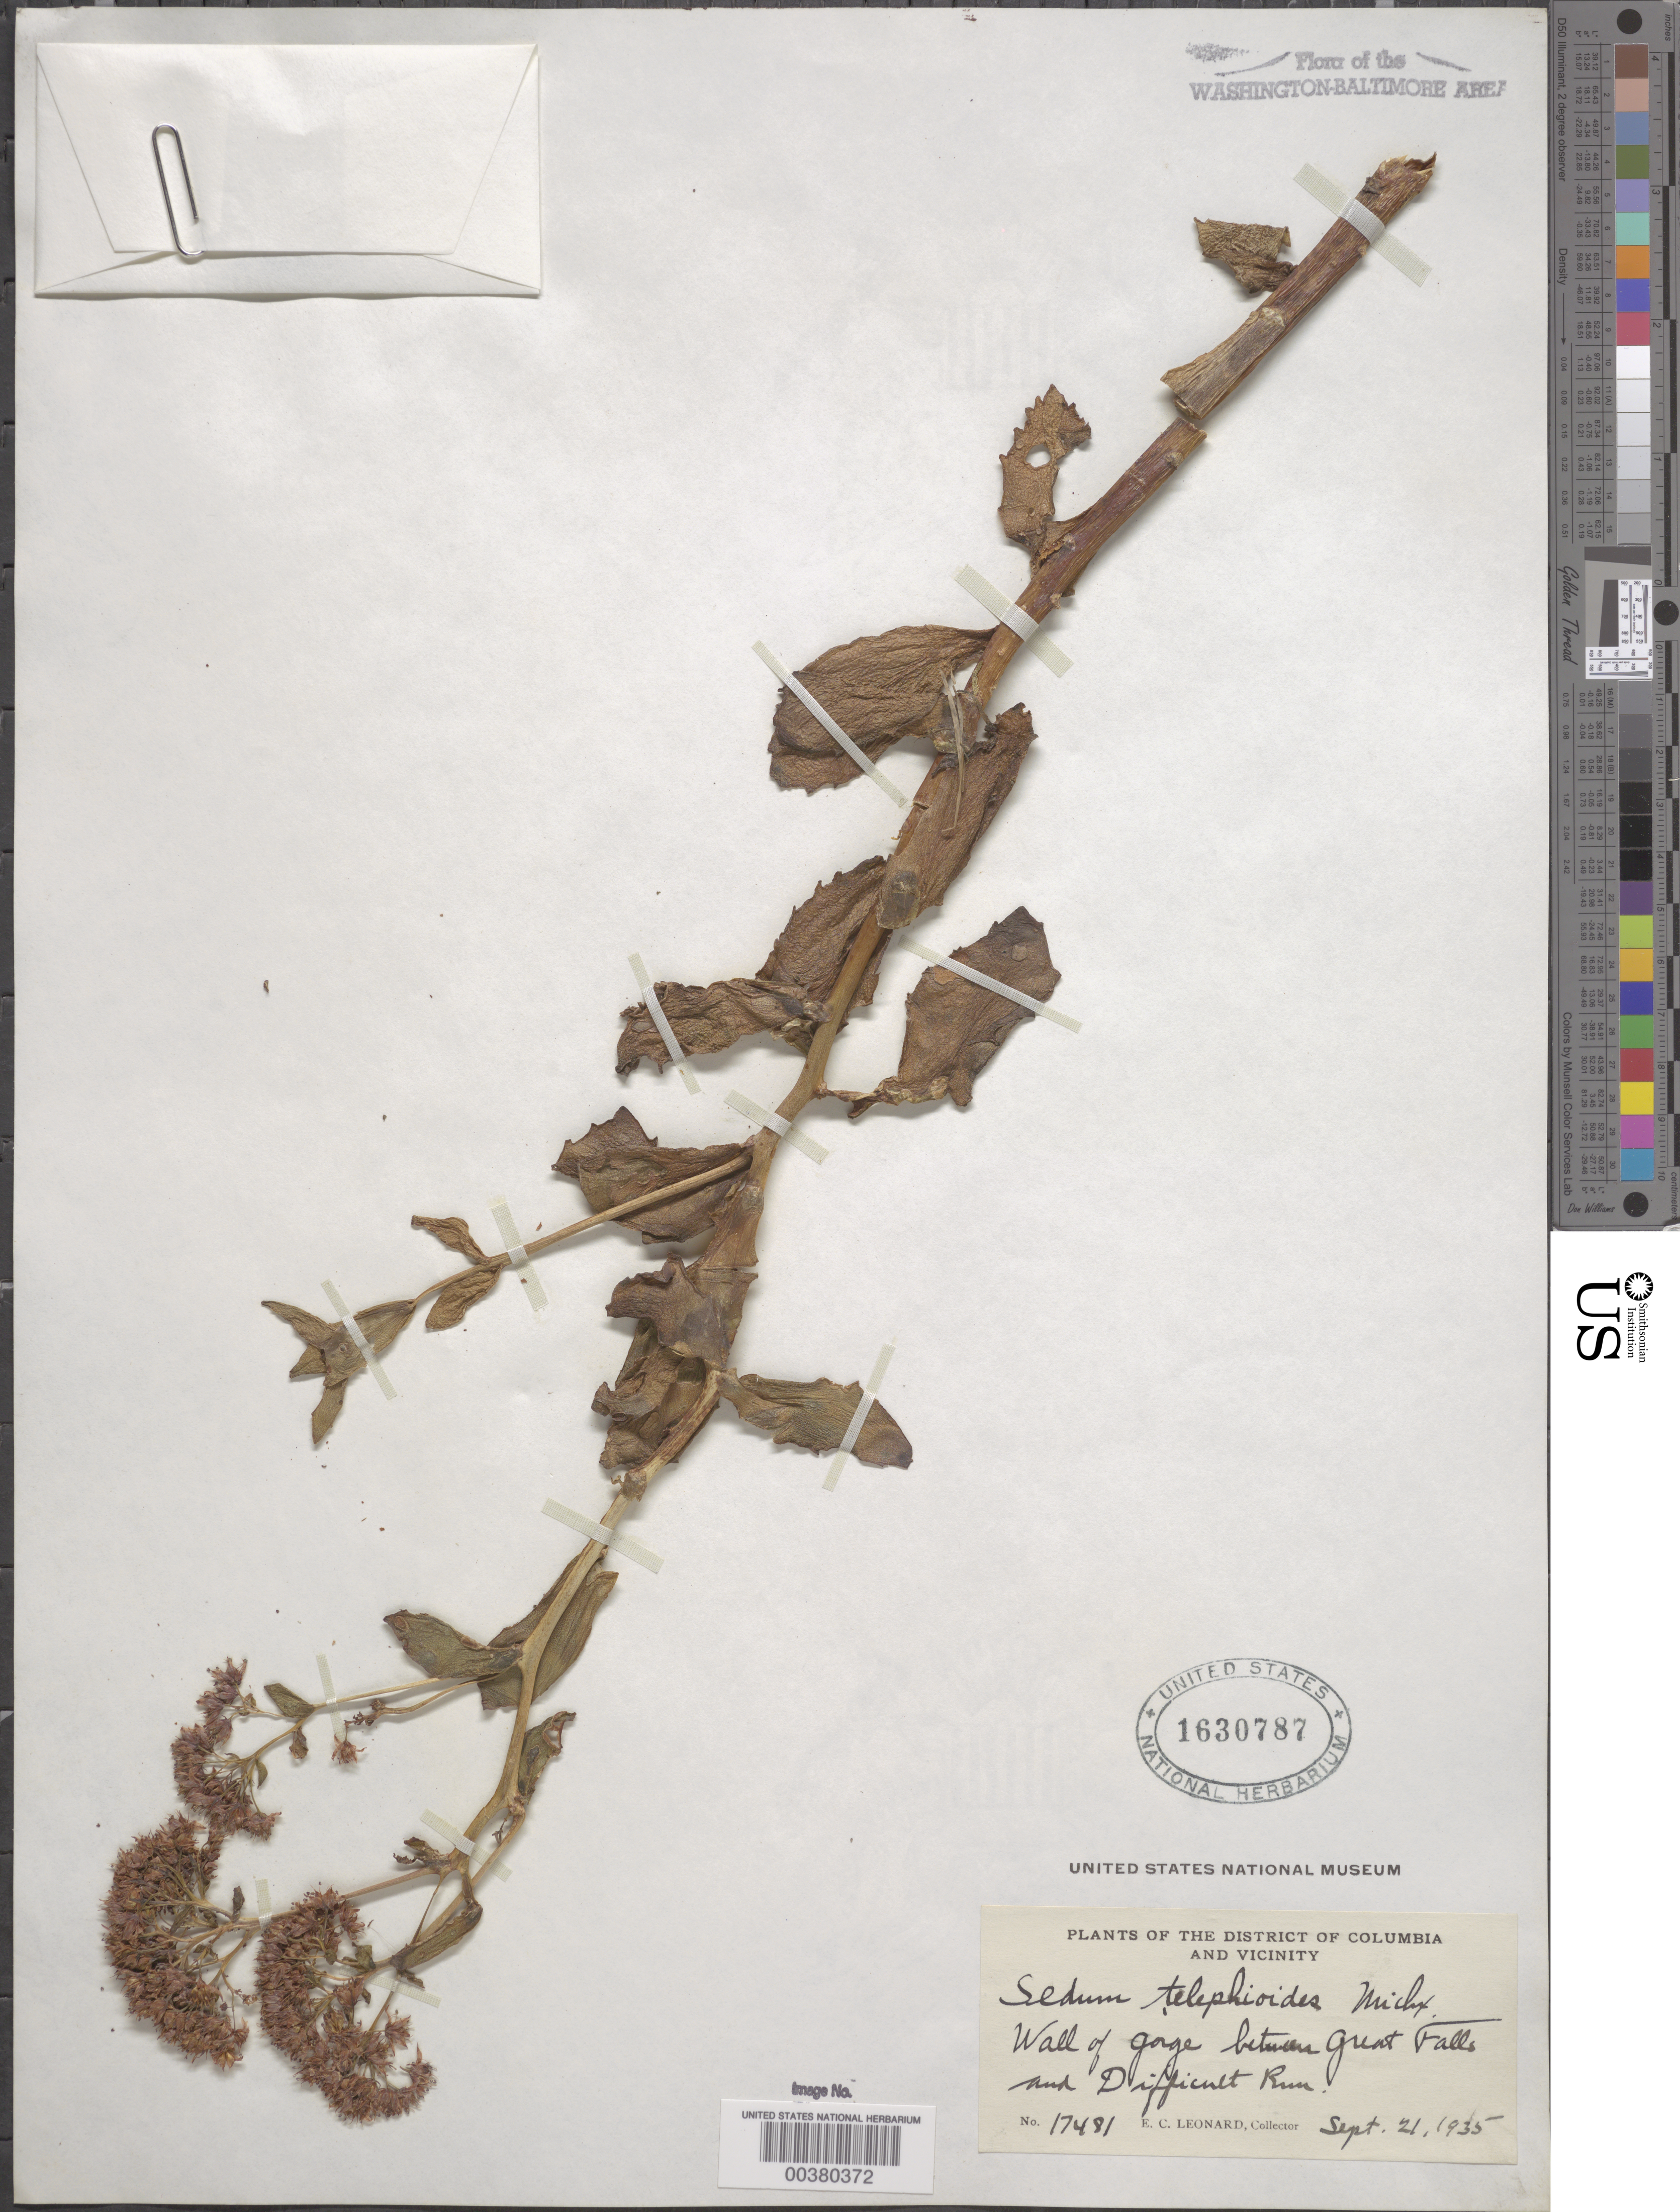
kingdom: Plantae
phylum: Tracheophyta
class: Magnoliopsida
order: Saxifragales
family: Crassulaceae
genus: Hylotelephium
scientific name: Hylotelephium telephioides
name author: (Michx.) H. Ohba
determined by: Strong, Mark T., (BOT), Smithsonian Institution - National Museum of Natural History (UNITED STATES)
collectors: E. C. Leonard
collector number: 17481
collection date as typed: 21 Sep 1935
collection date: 1935-09-21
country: United States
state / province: Virginia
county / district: Fairfax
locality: between Great Falls and Difficult Run C. & O. Canal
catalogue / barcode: US 1630787